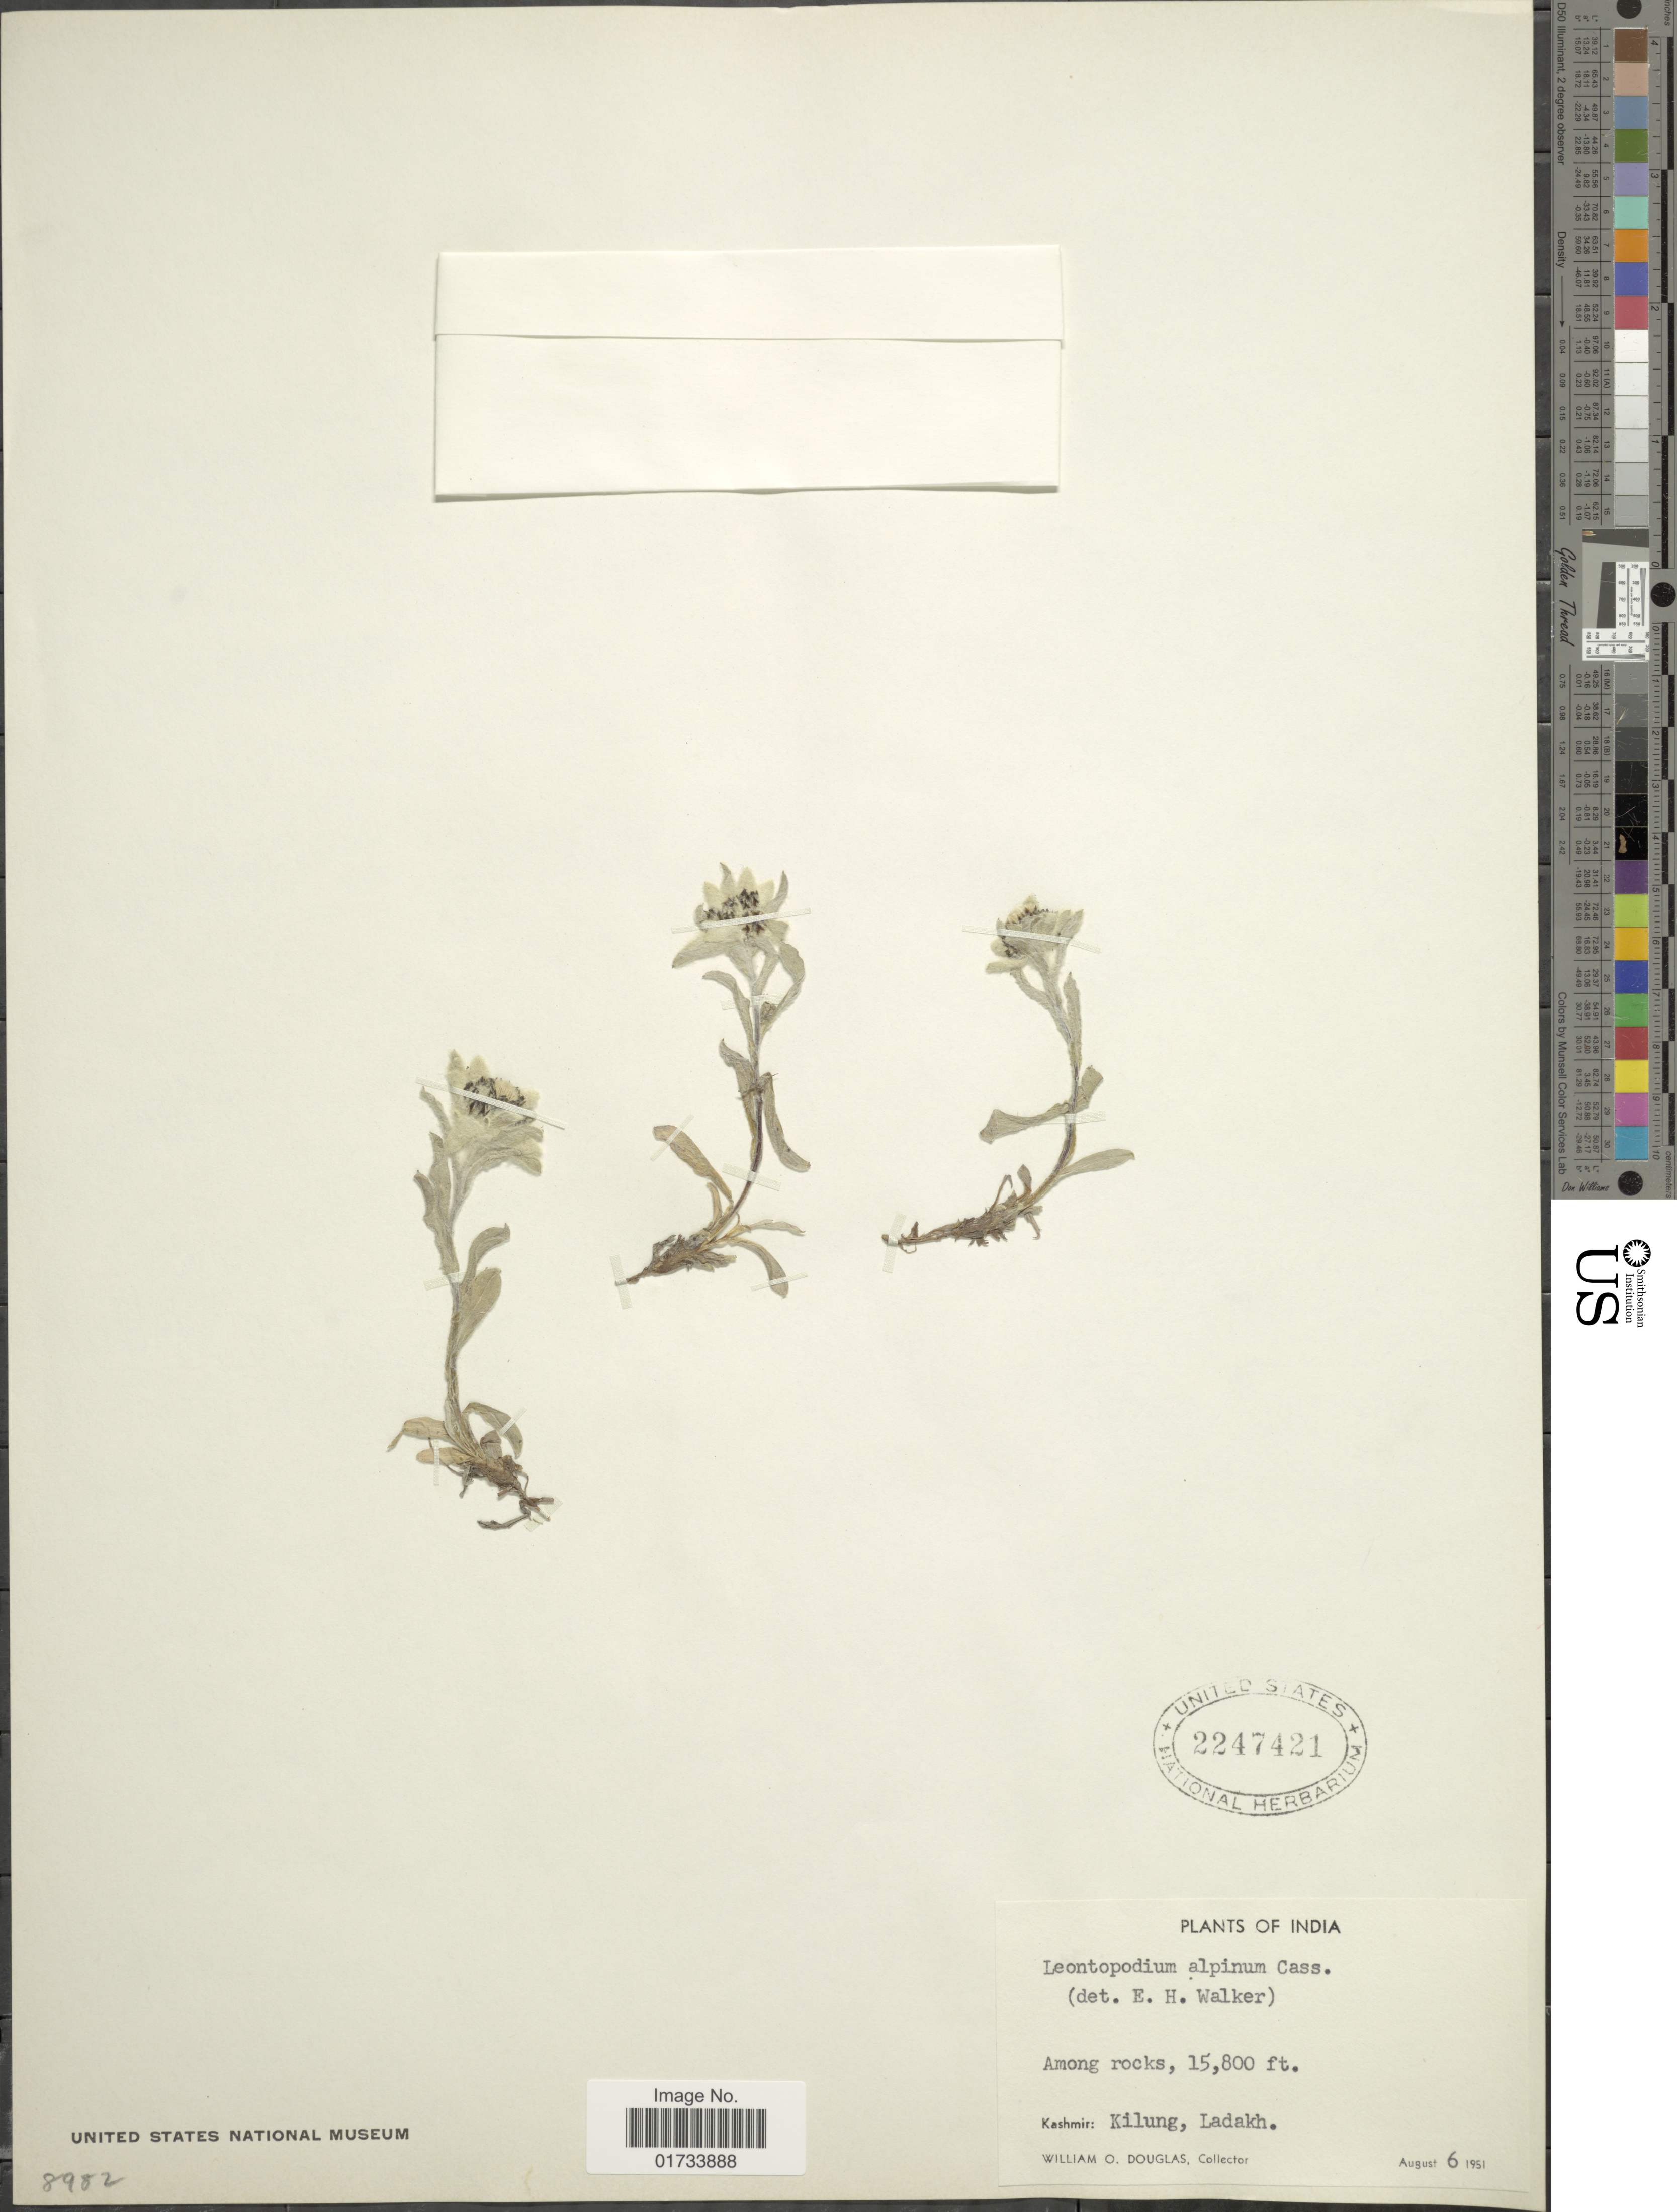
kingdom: Plantae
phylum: Tracheophyta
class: Magnoliopsida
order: Asterales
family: Asteraceae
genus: Leontopodium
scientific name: Leontopodium alpinum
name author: Cass.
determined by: Chen, Y. S.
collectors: W. Douglas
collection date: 1951-08-06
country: India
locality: Among rocks, Kashmir: Kilung, Ladakh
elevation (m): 4816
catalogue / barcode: US 2247421